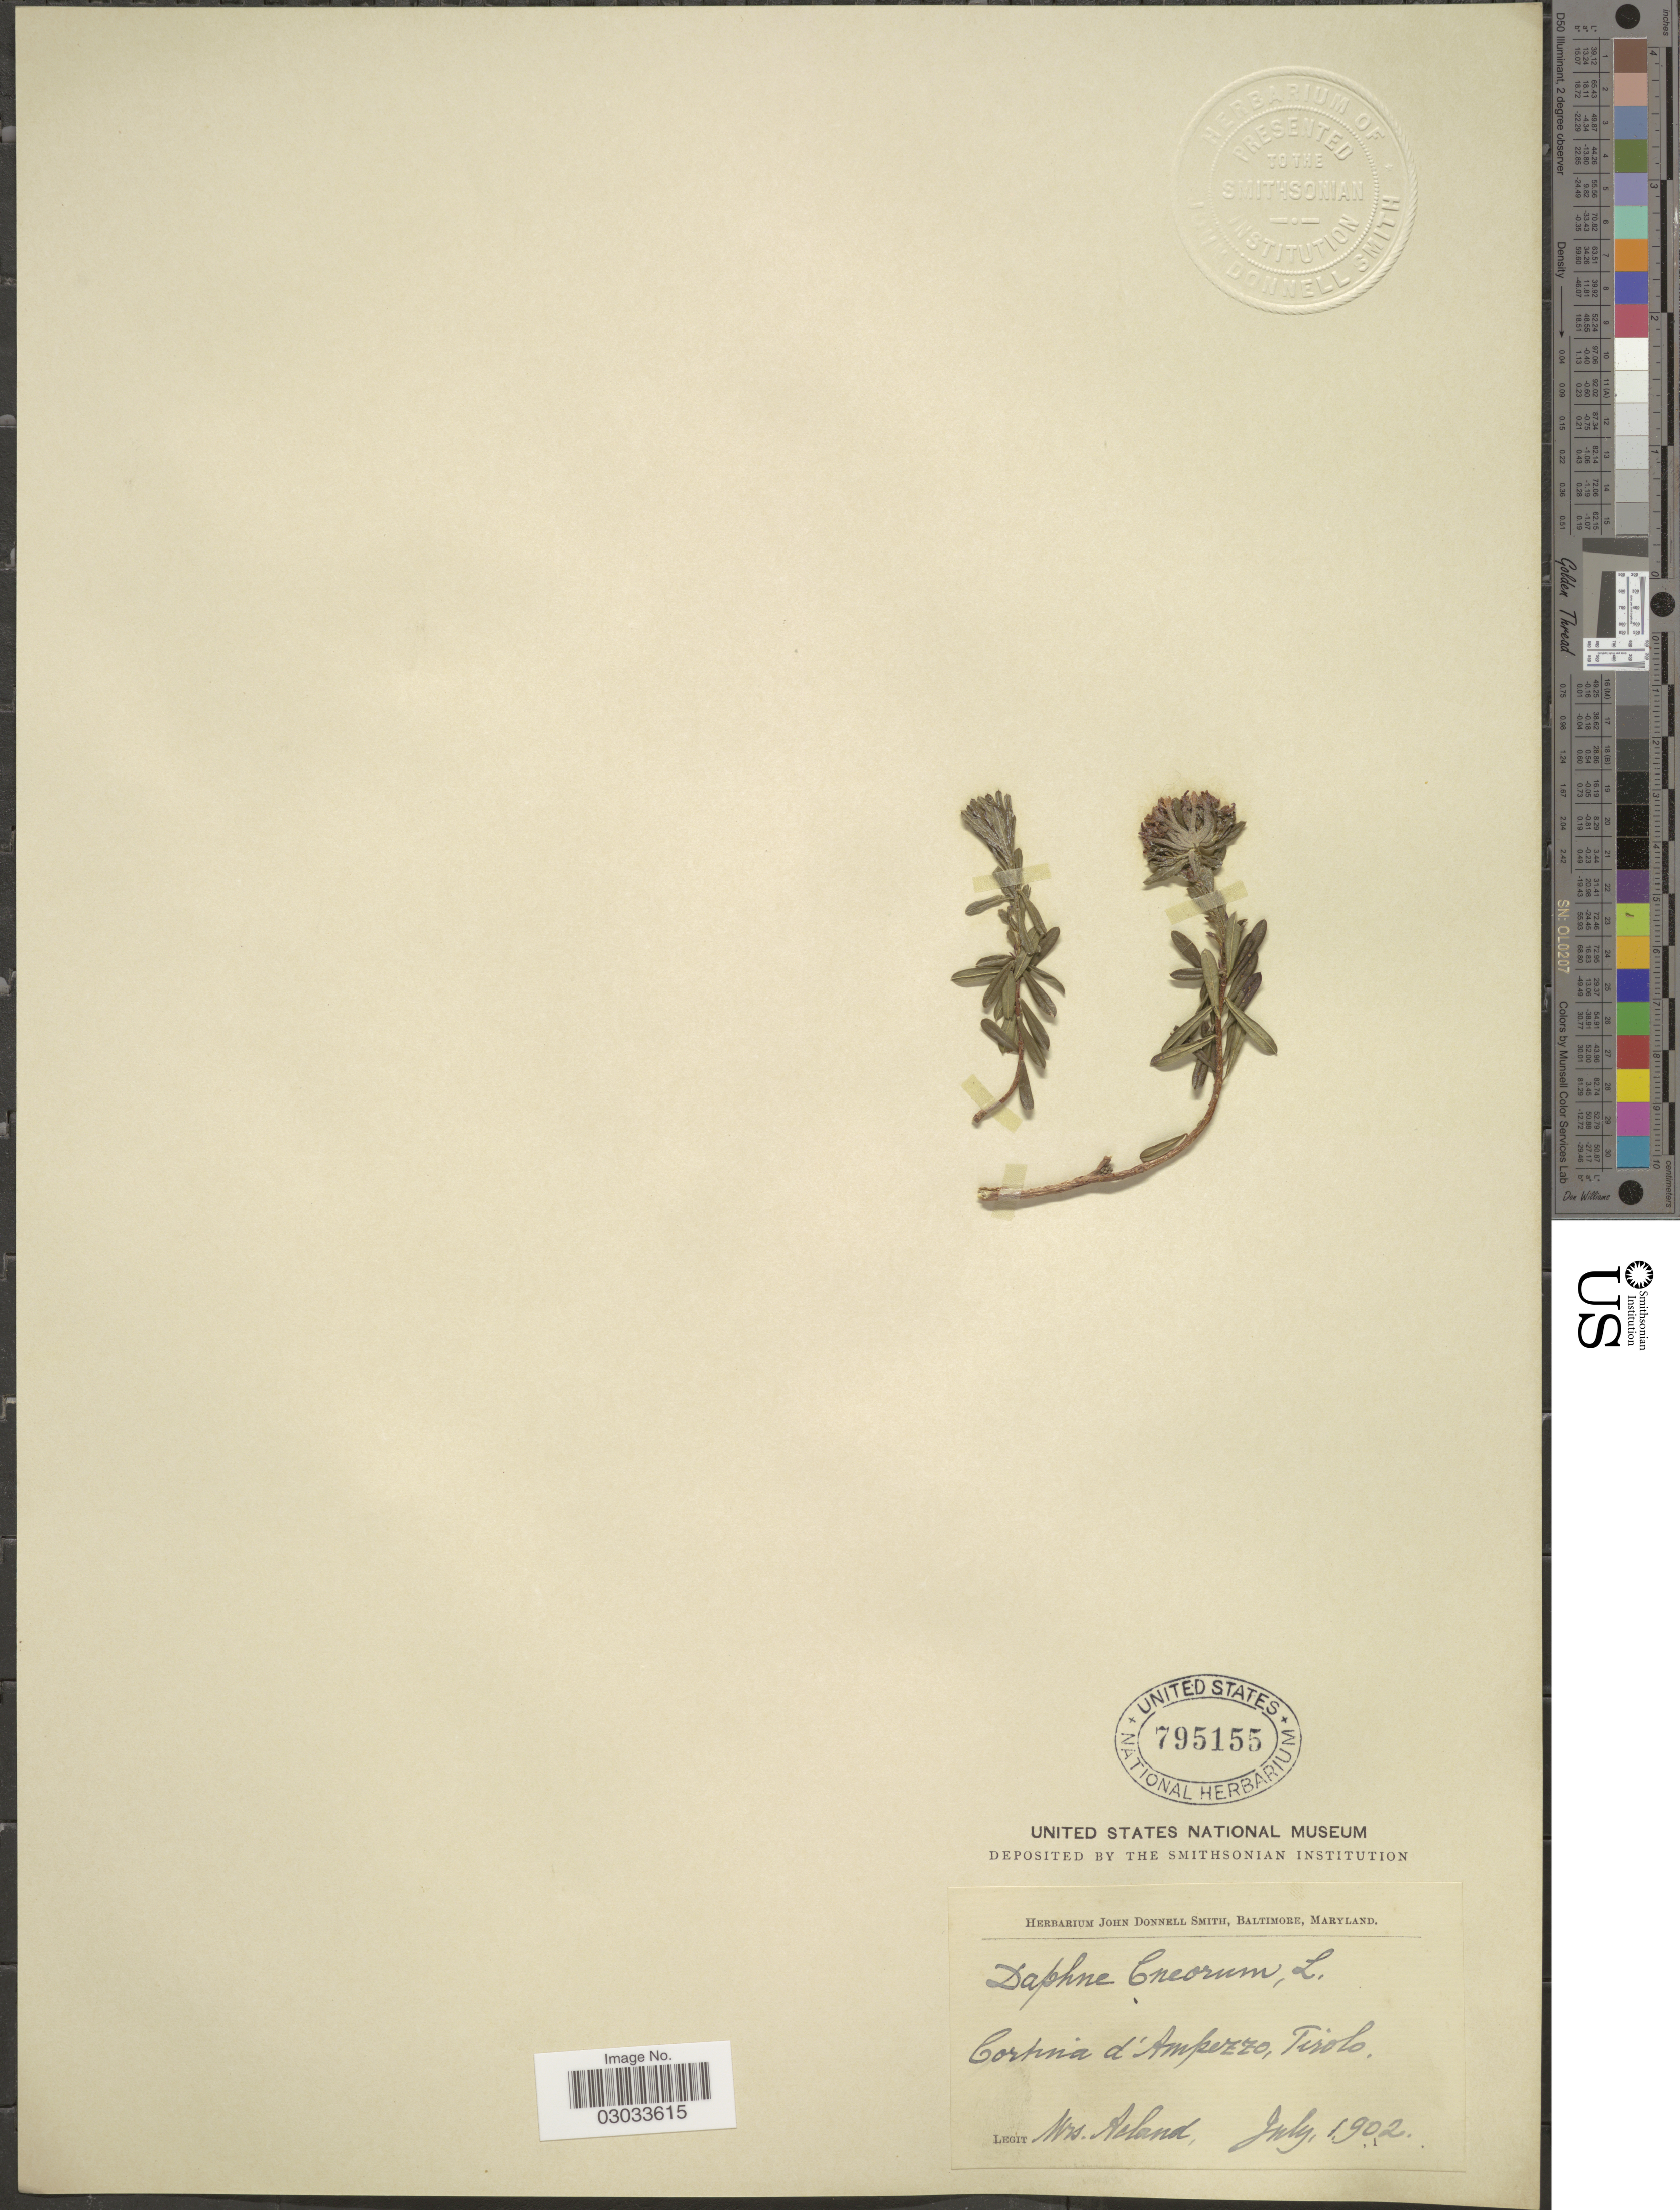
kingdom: Plantae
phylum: Tracheophyta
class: Magnoliopsida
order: Malvales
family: Thymelaeaceae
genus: Daphne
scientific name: Daphne cneorum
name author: L.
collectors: Acland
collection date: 1902-07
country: Italy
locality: Cortina d'Ampezzo, Tirolo.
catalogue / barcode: US 795155